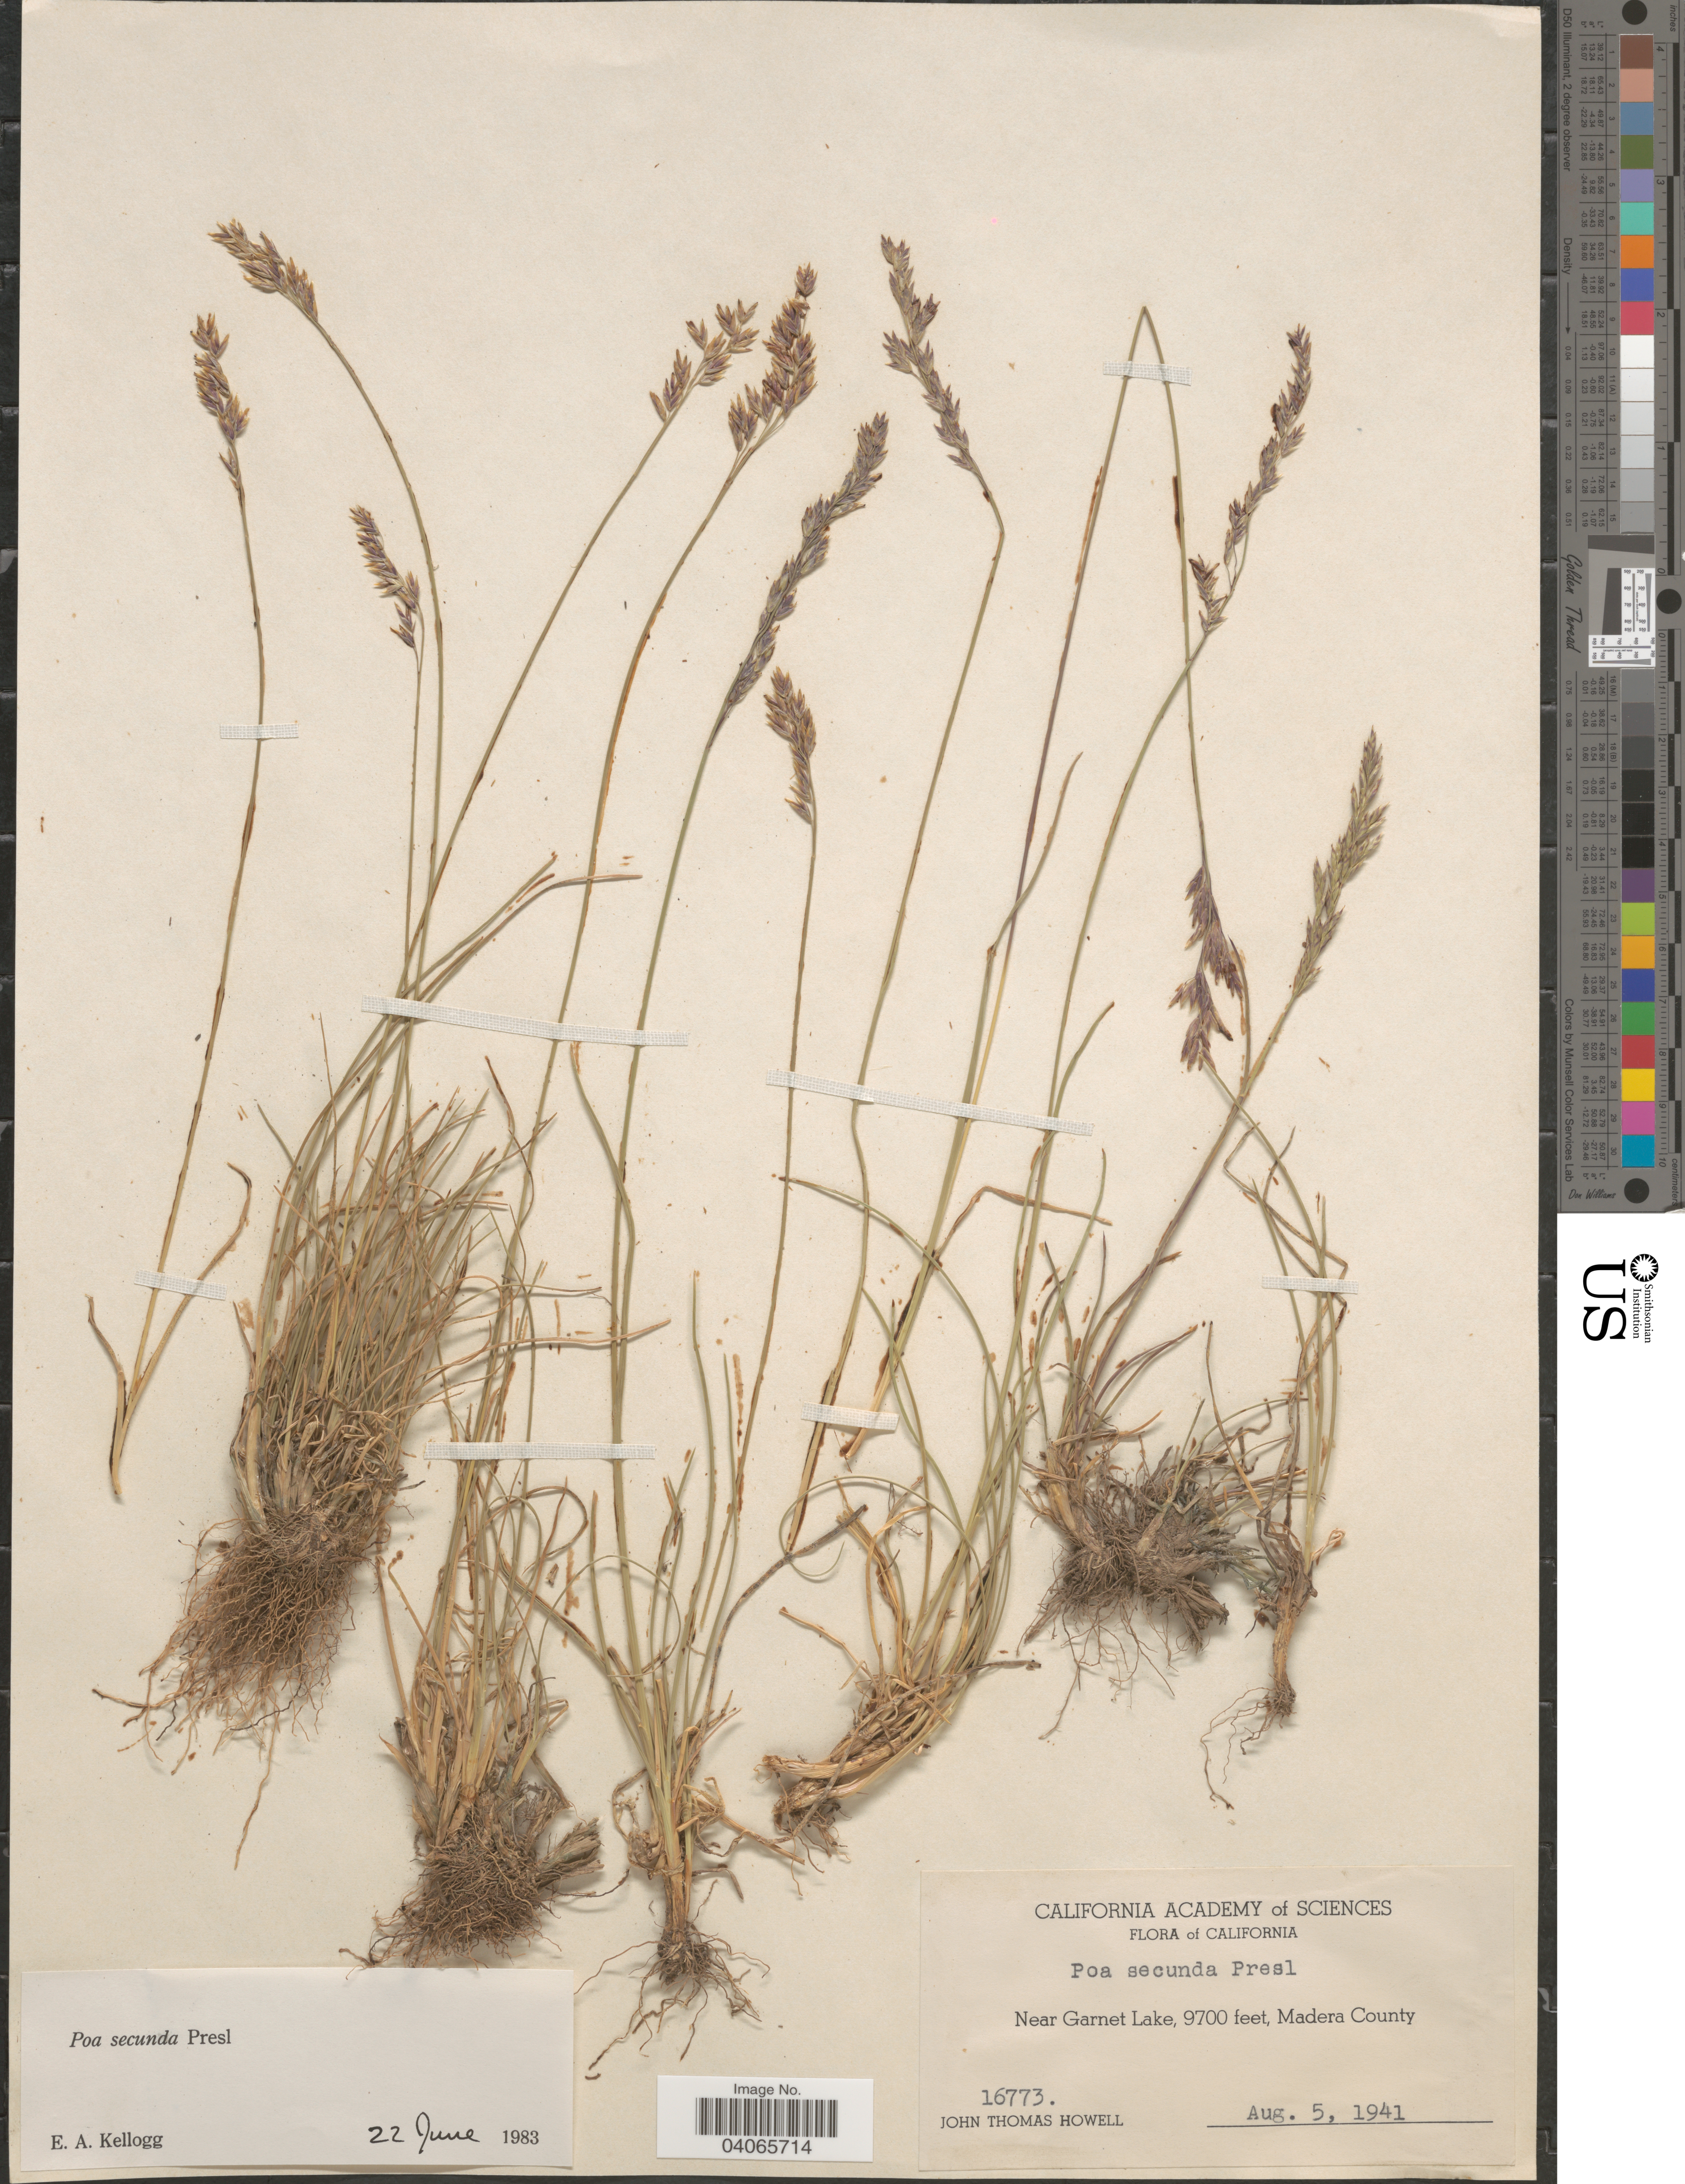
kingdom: Plantae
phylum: Tracheophyta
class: Liliopsida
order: Poales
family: Poaceae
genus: Poa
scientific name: Poa secunda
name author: J. Presl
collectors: J. T. Howell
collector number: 16773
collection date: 1941-08-05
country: United States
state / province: California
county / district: Madera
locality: Near Garnet Lake, Madera County.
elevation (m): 2957